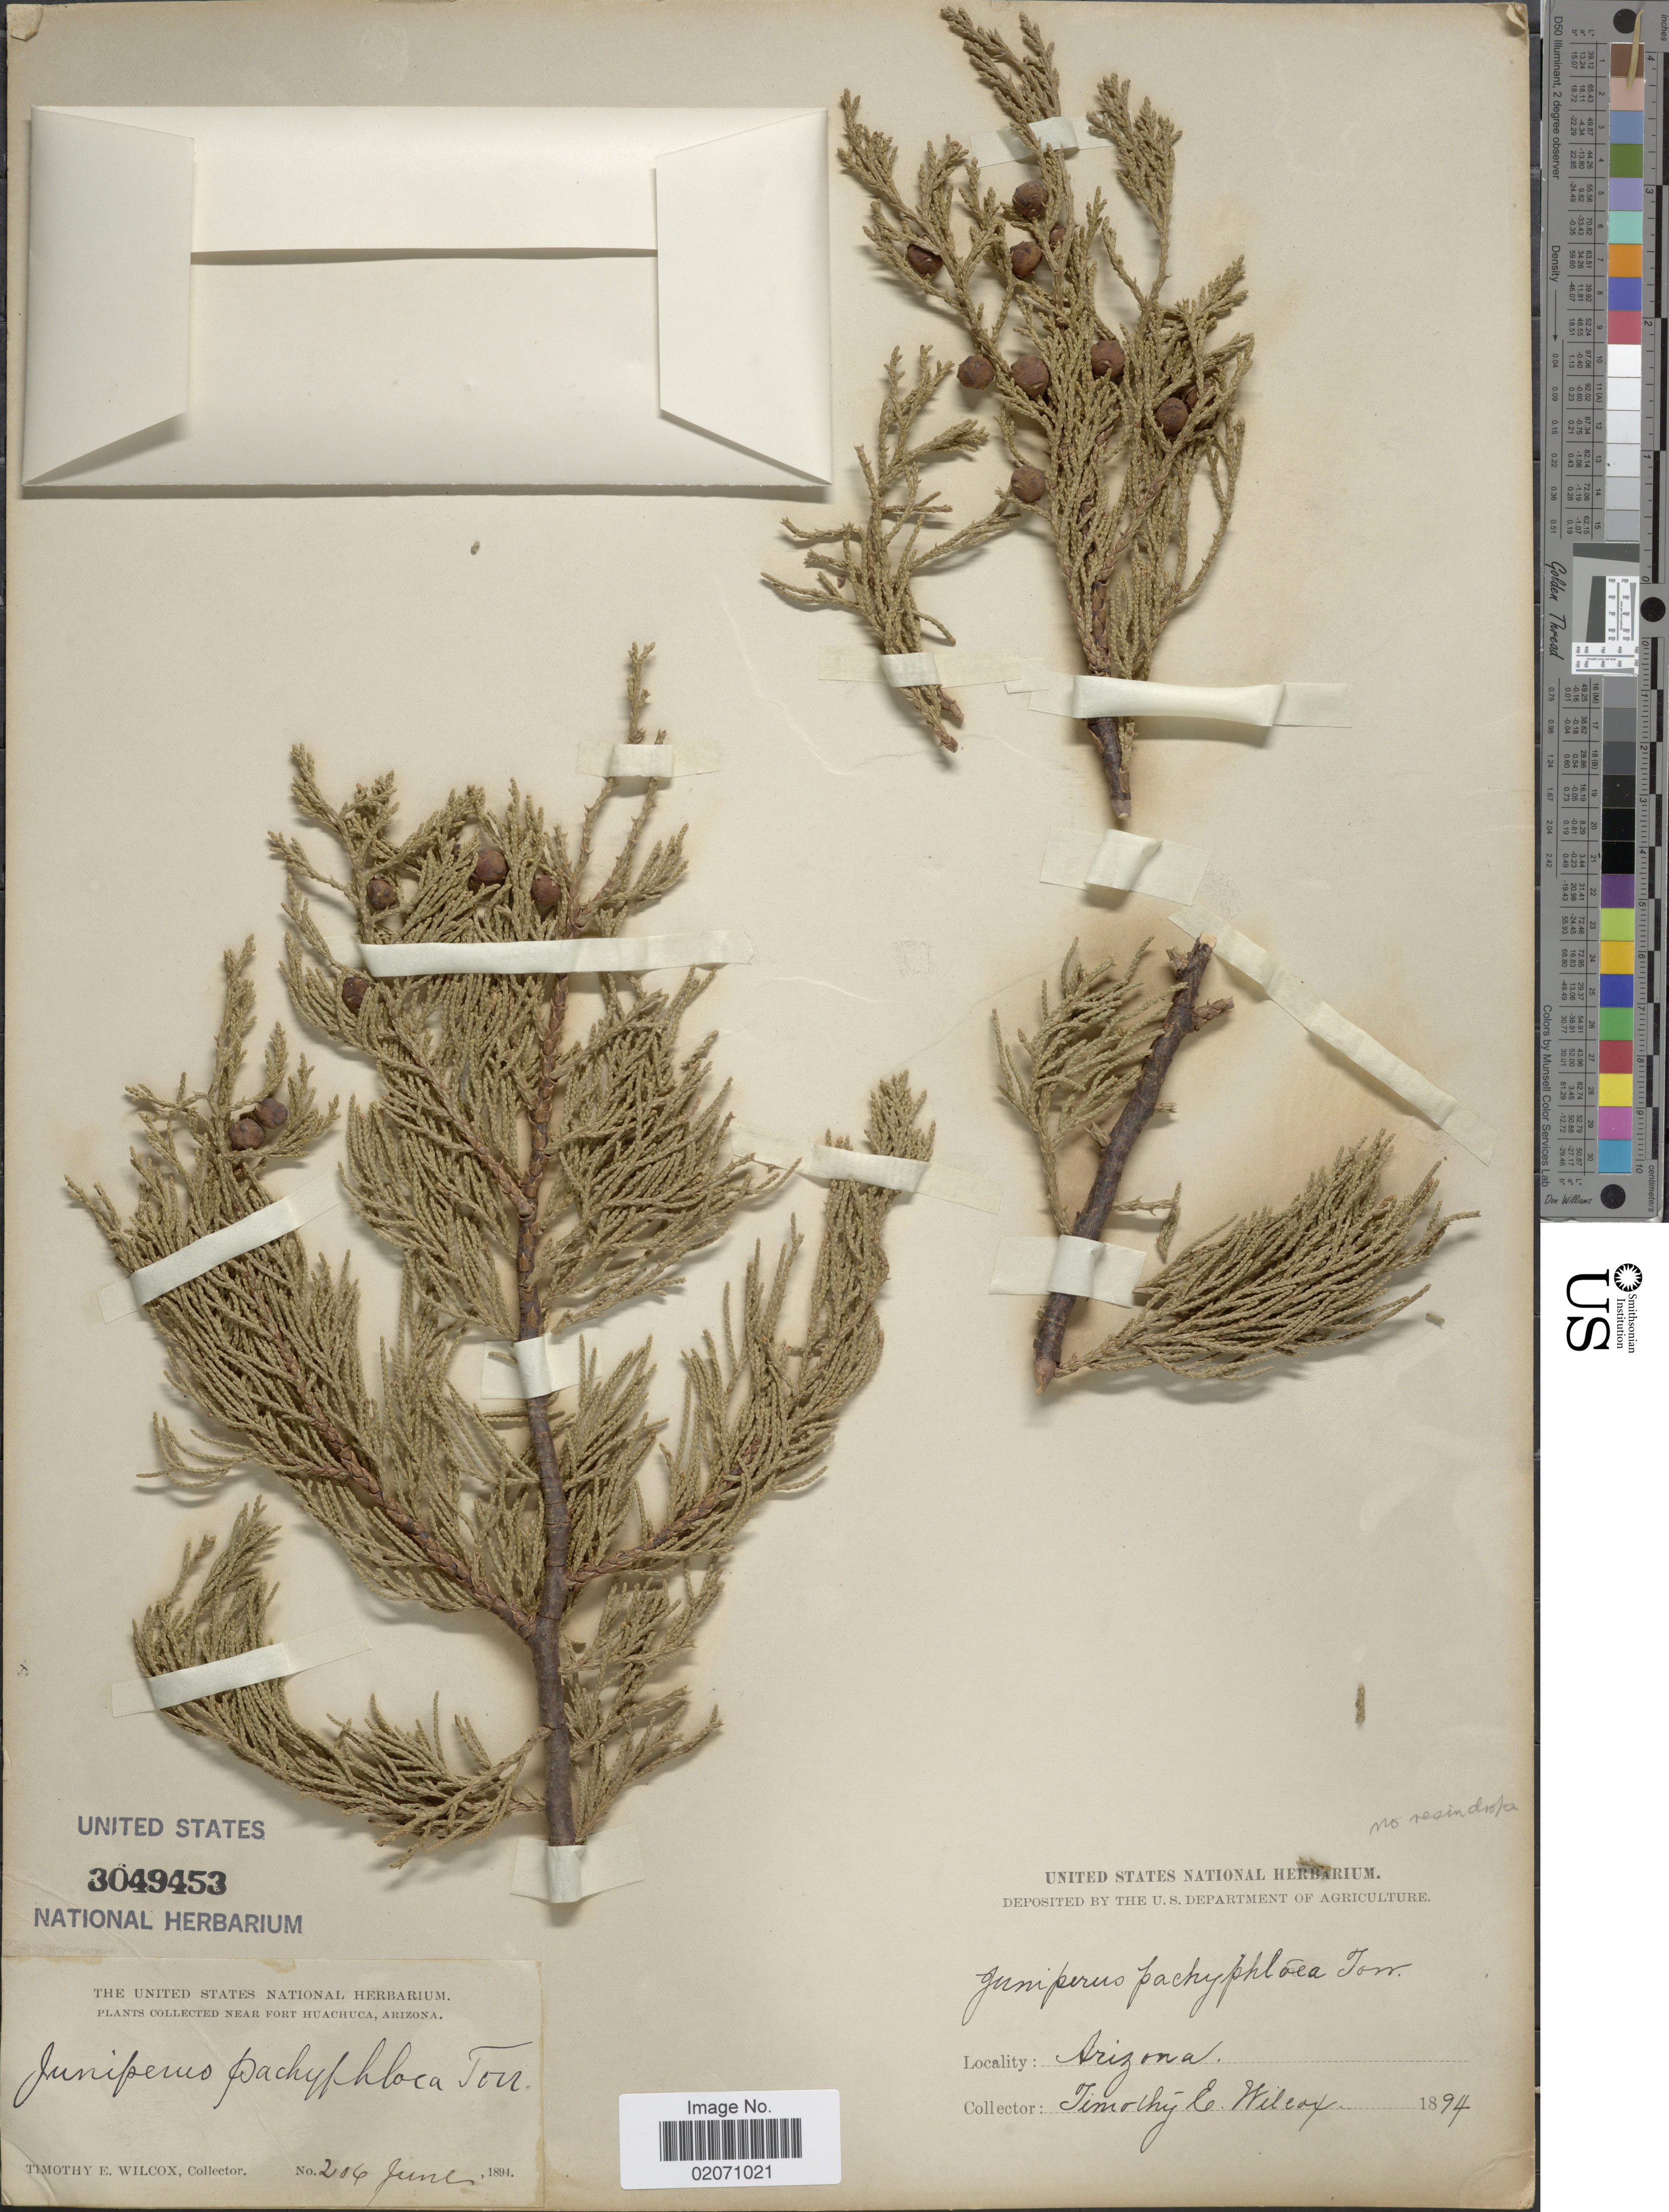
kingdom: Plantae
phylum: Tracheophyta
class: Pinopsida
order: Pinales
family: Cupressaceae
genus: Juniperus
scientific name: Juniperus deppeana var. pachyphlaea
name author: (Torr.) Martínez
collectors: T. E. Wilcox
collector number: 206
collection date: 1894-06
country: United States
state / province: Arizona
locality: Near Fort Huachuca.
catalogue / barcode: US 3049453